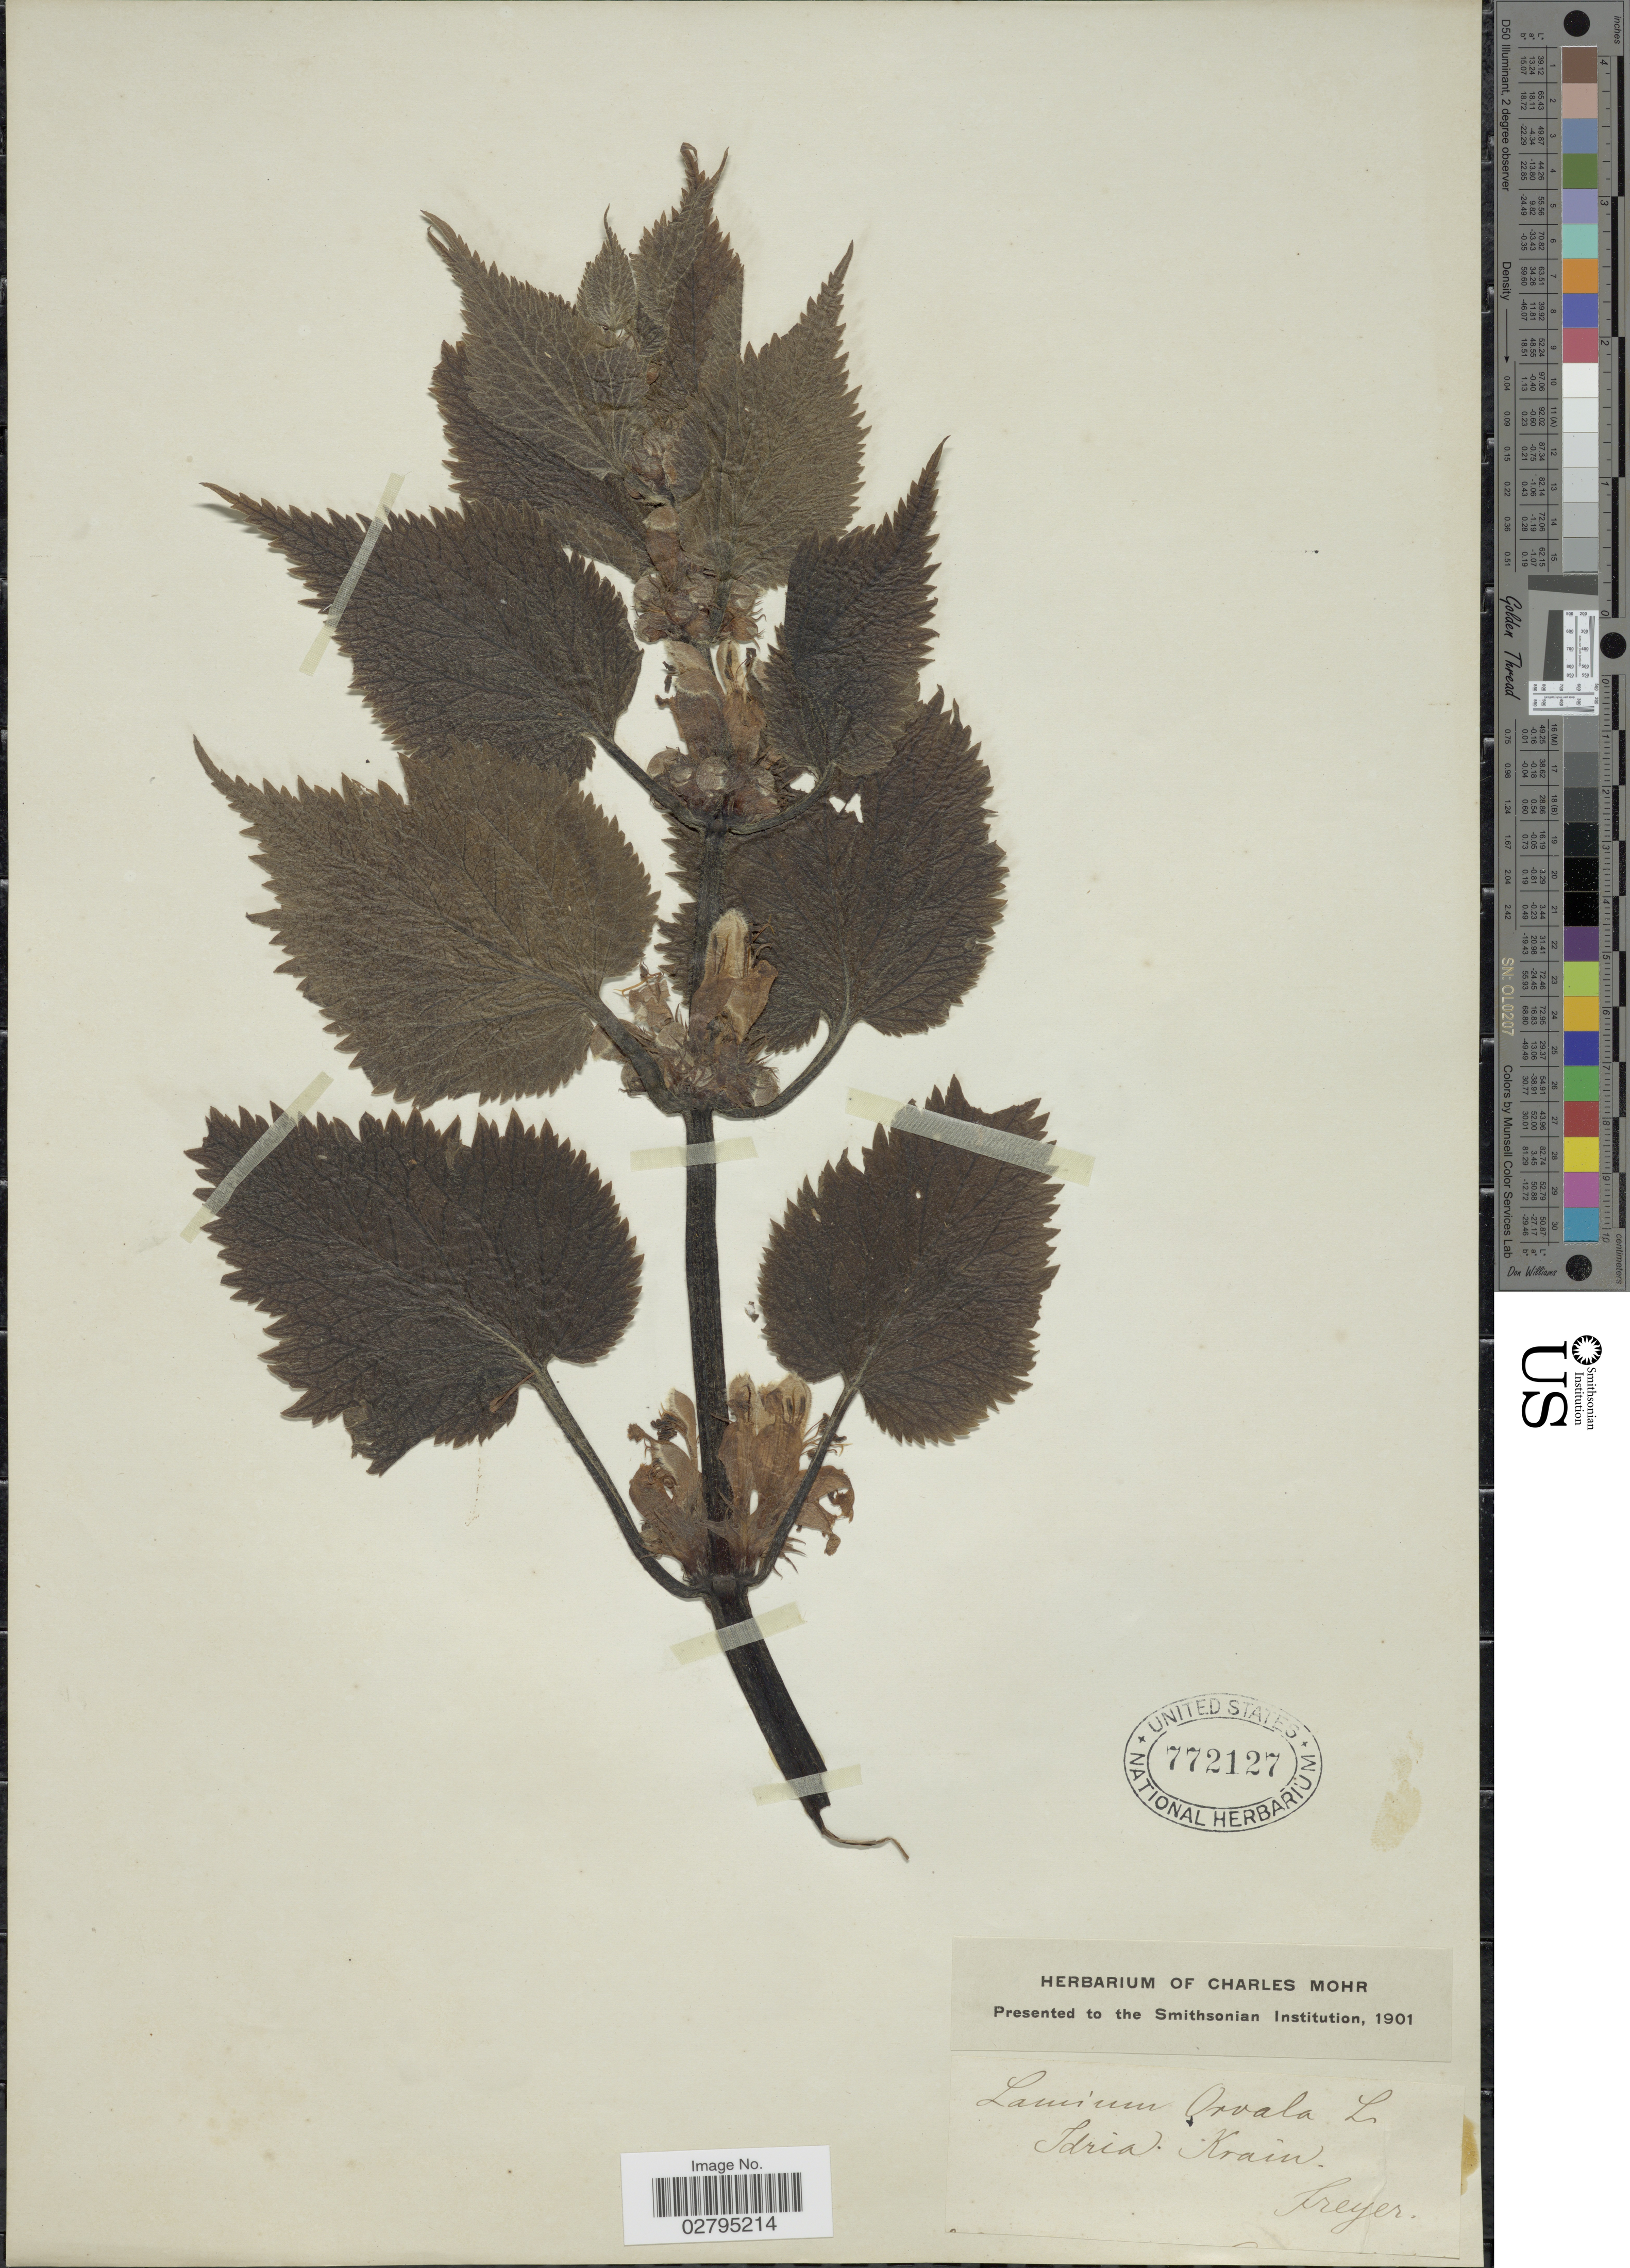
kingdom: Plantae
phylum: Tracheophyta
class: Magnoliopsida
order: Lamiales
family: Lamiaceae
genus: Lamium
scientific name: Lamium orvala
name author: L.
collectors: -. Freyer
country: Austria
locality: Idria, Krain.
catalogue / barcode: US 772127